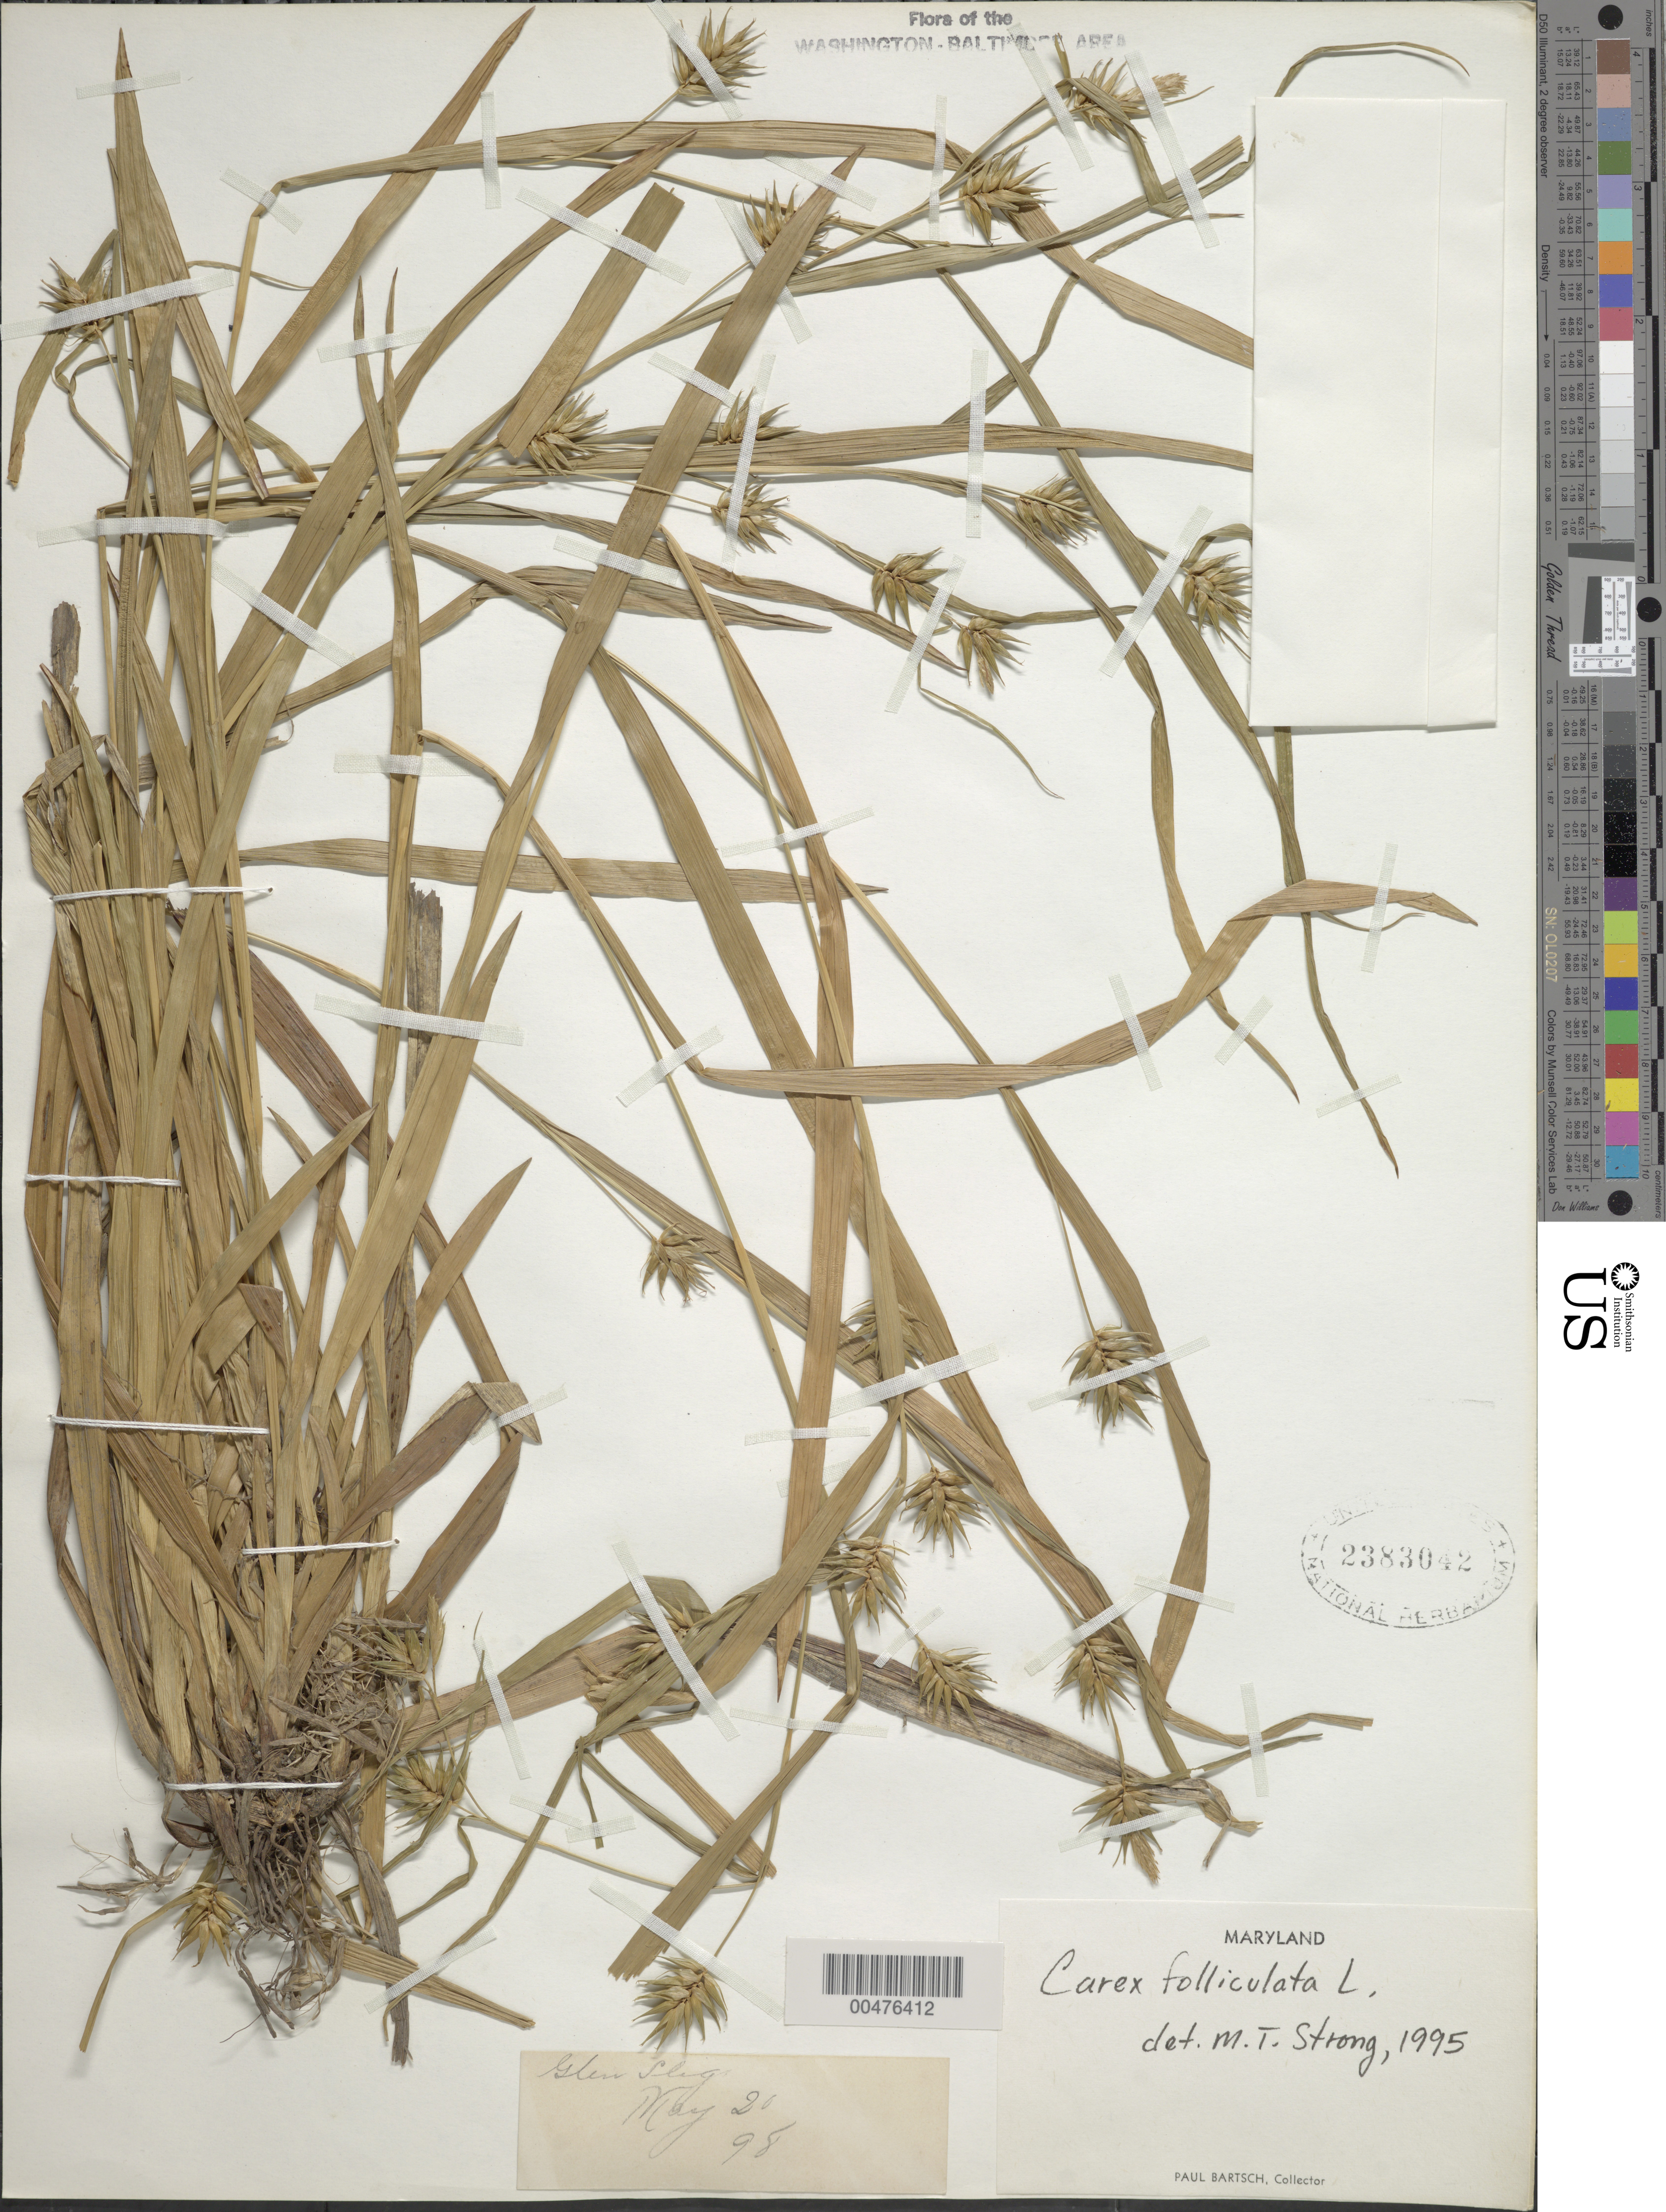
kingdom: Plantae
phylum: Tracheophyta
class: Liliopsida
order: Poales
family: Cyperaceae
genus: Carex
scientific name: Carex folliculata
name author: L.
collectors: P. Bartsch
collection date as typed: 20 May 1898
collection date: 1898-05-20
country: United States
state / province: Maryland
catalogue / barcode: US 2383042